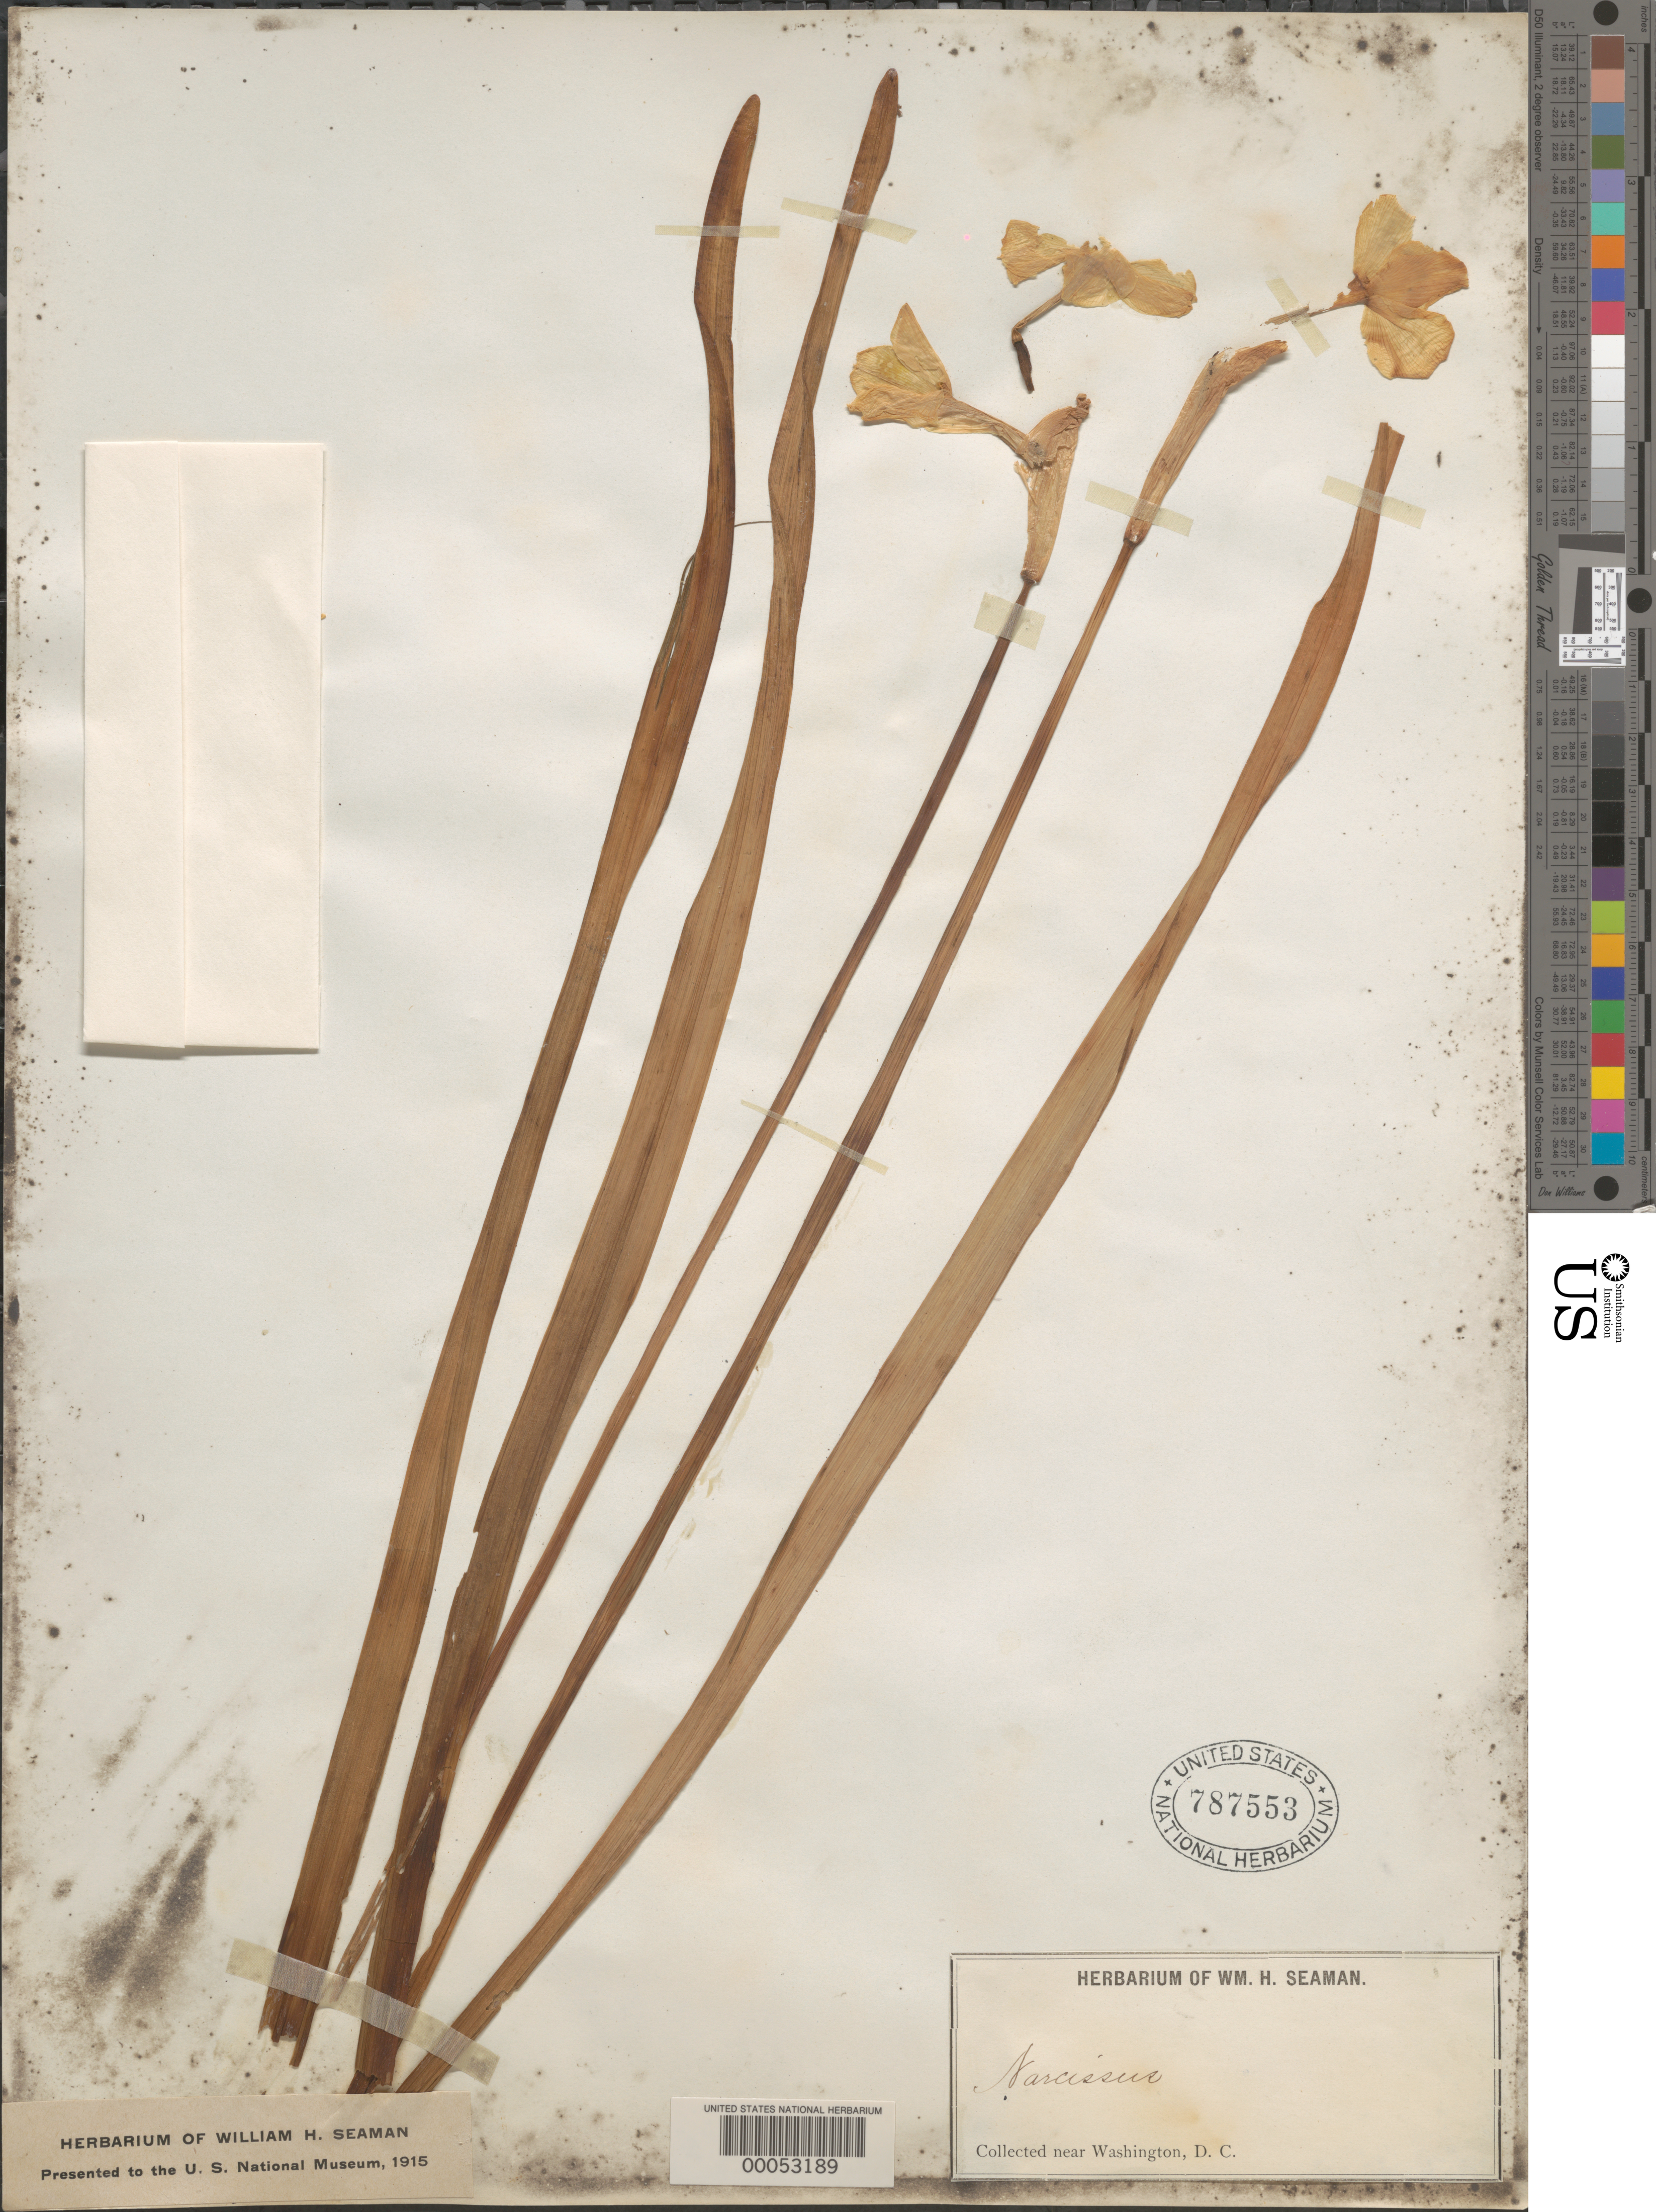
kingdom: Plantae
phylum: Tracheophyta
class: Liliopsida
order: Asparagales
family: Amaryllidaceae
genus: Narcissus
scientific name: Narcissus sp.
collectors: ex herb. Seaman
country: United States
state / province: District of Columbia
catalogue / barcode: US 787553